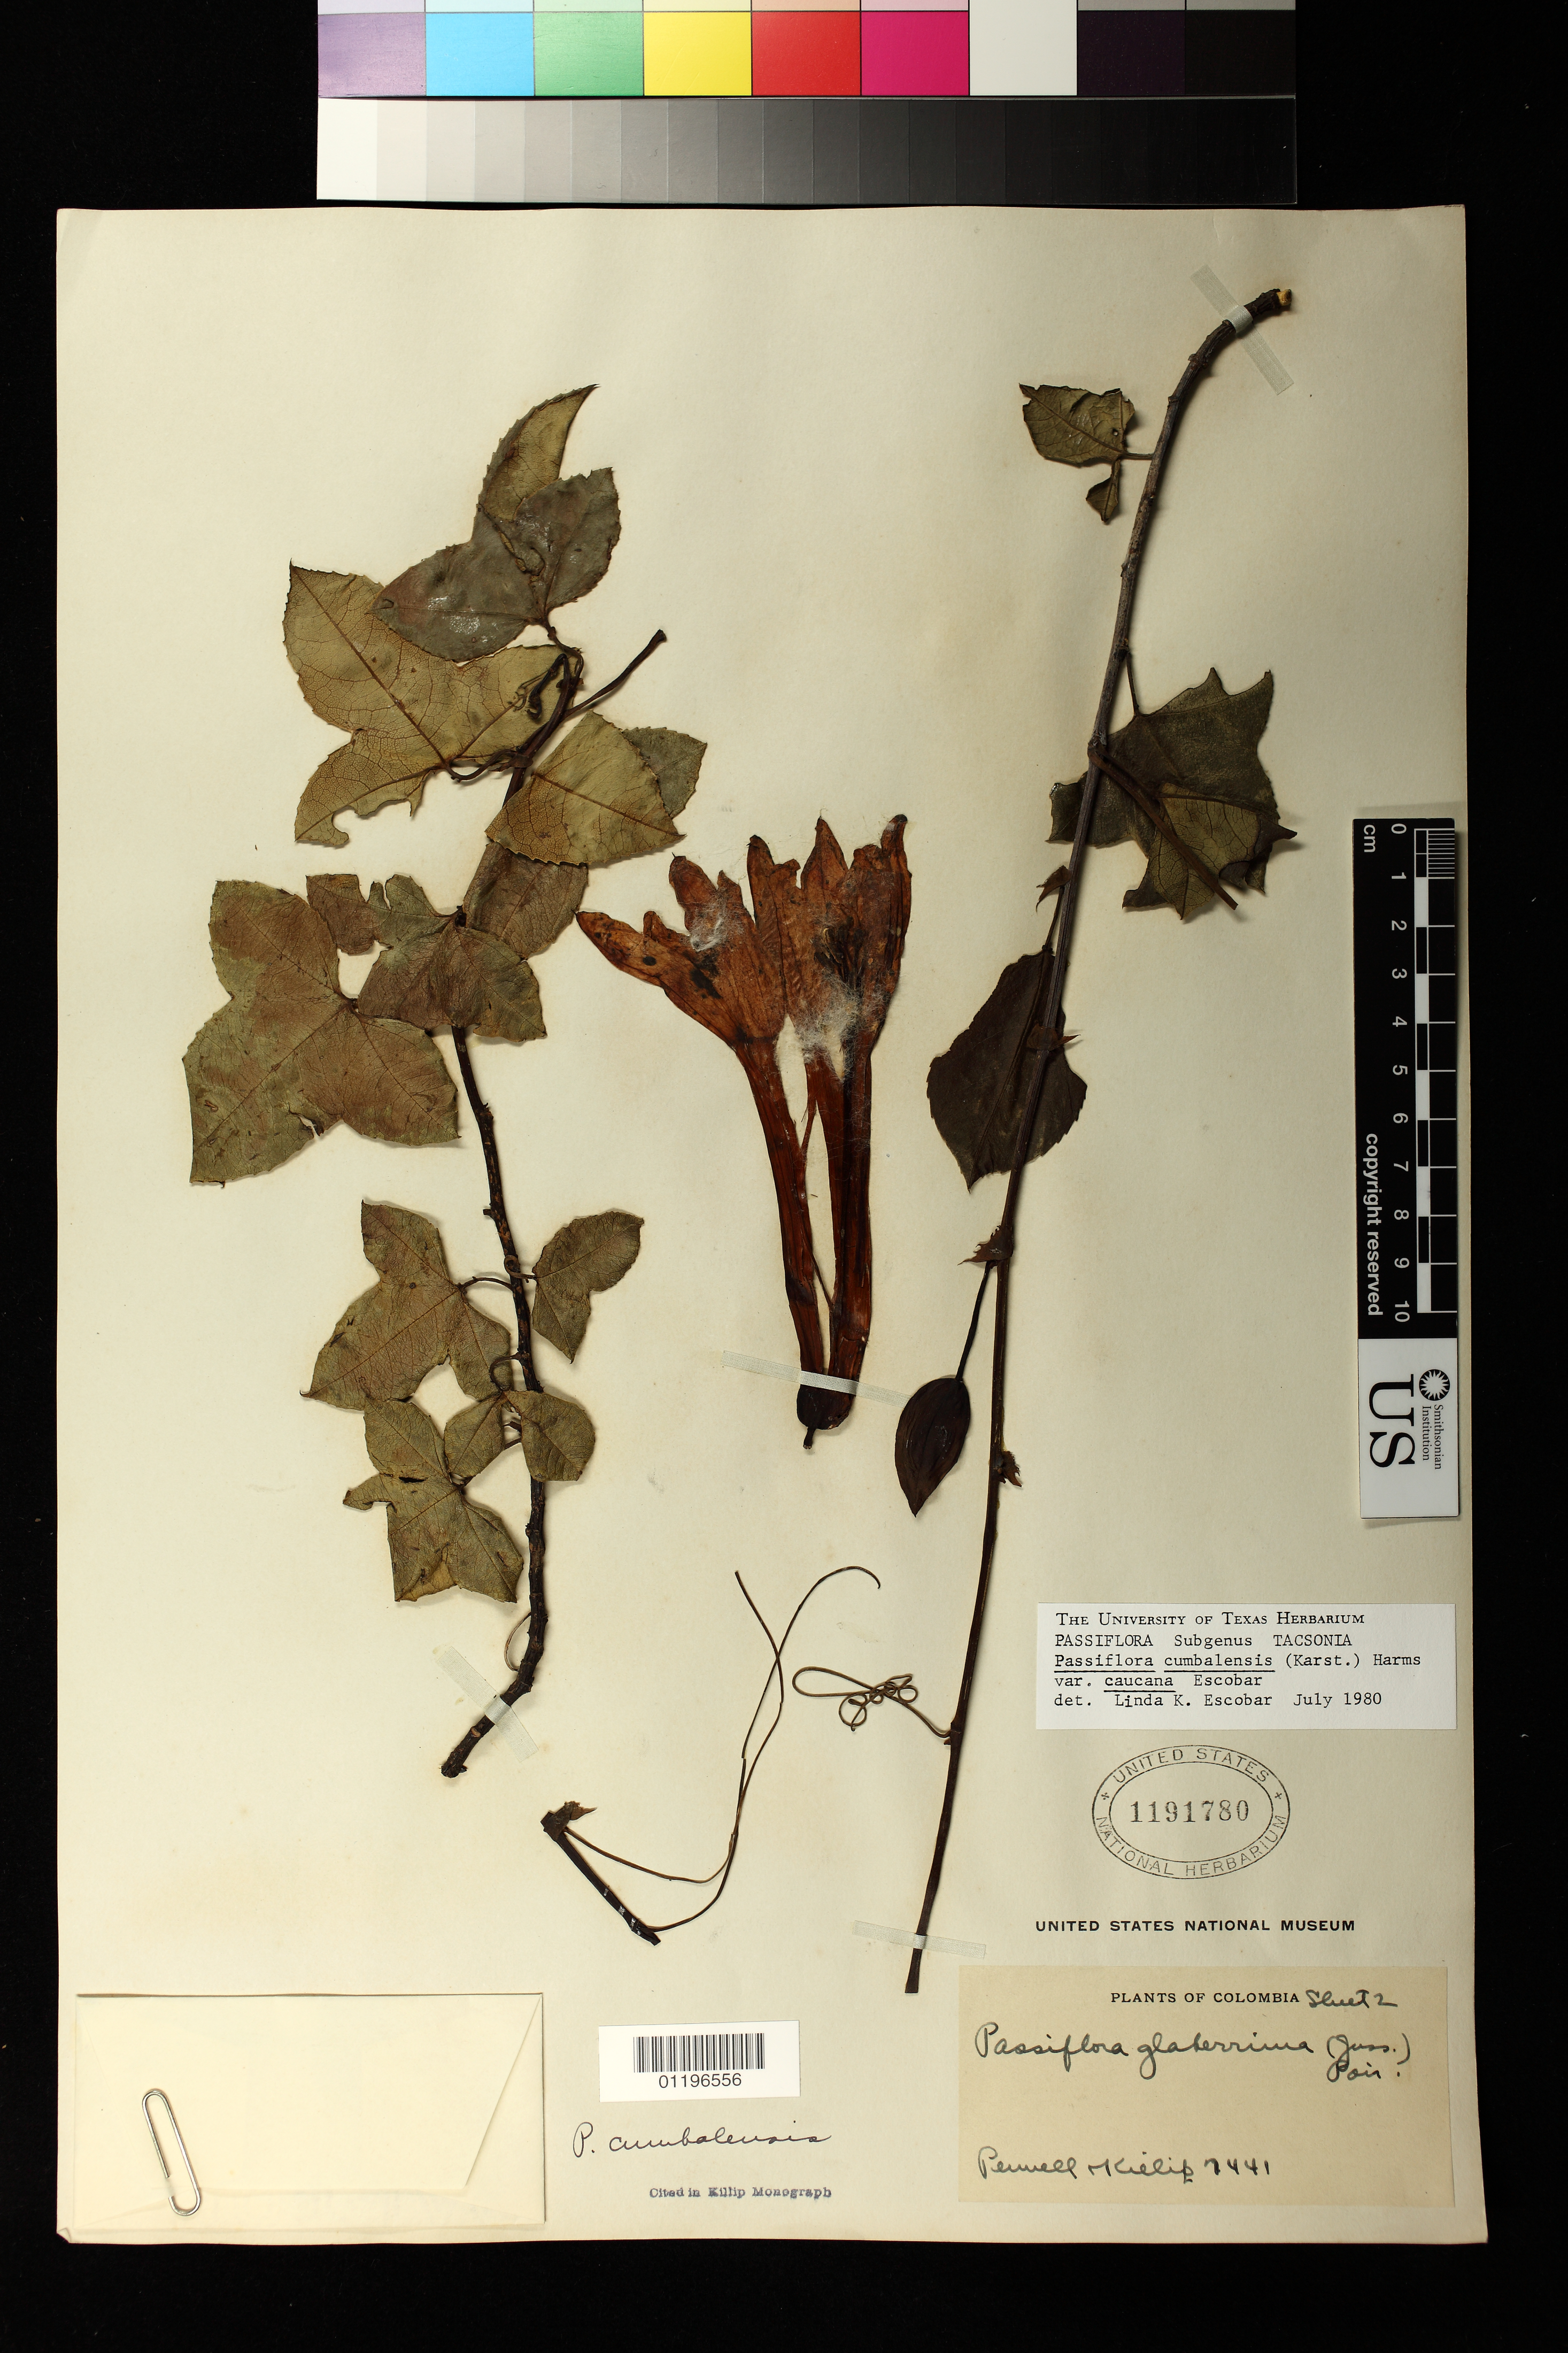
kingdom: Plantae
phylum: Tracheophyta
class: Magnoliopsida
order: Malpighiales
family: Passifloraceae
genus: Passiflora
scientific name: Passiflora cumbalensis var. caucana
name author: L.K. Escobar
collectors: F. W. Pennell & E. P. Killip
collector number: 7441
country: Colombia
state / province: Valle del Cauca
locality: La Cumbe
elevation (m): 1800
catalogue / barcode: US 1191780